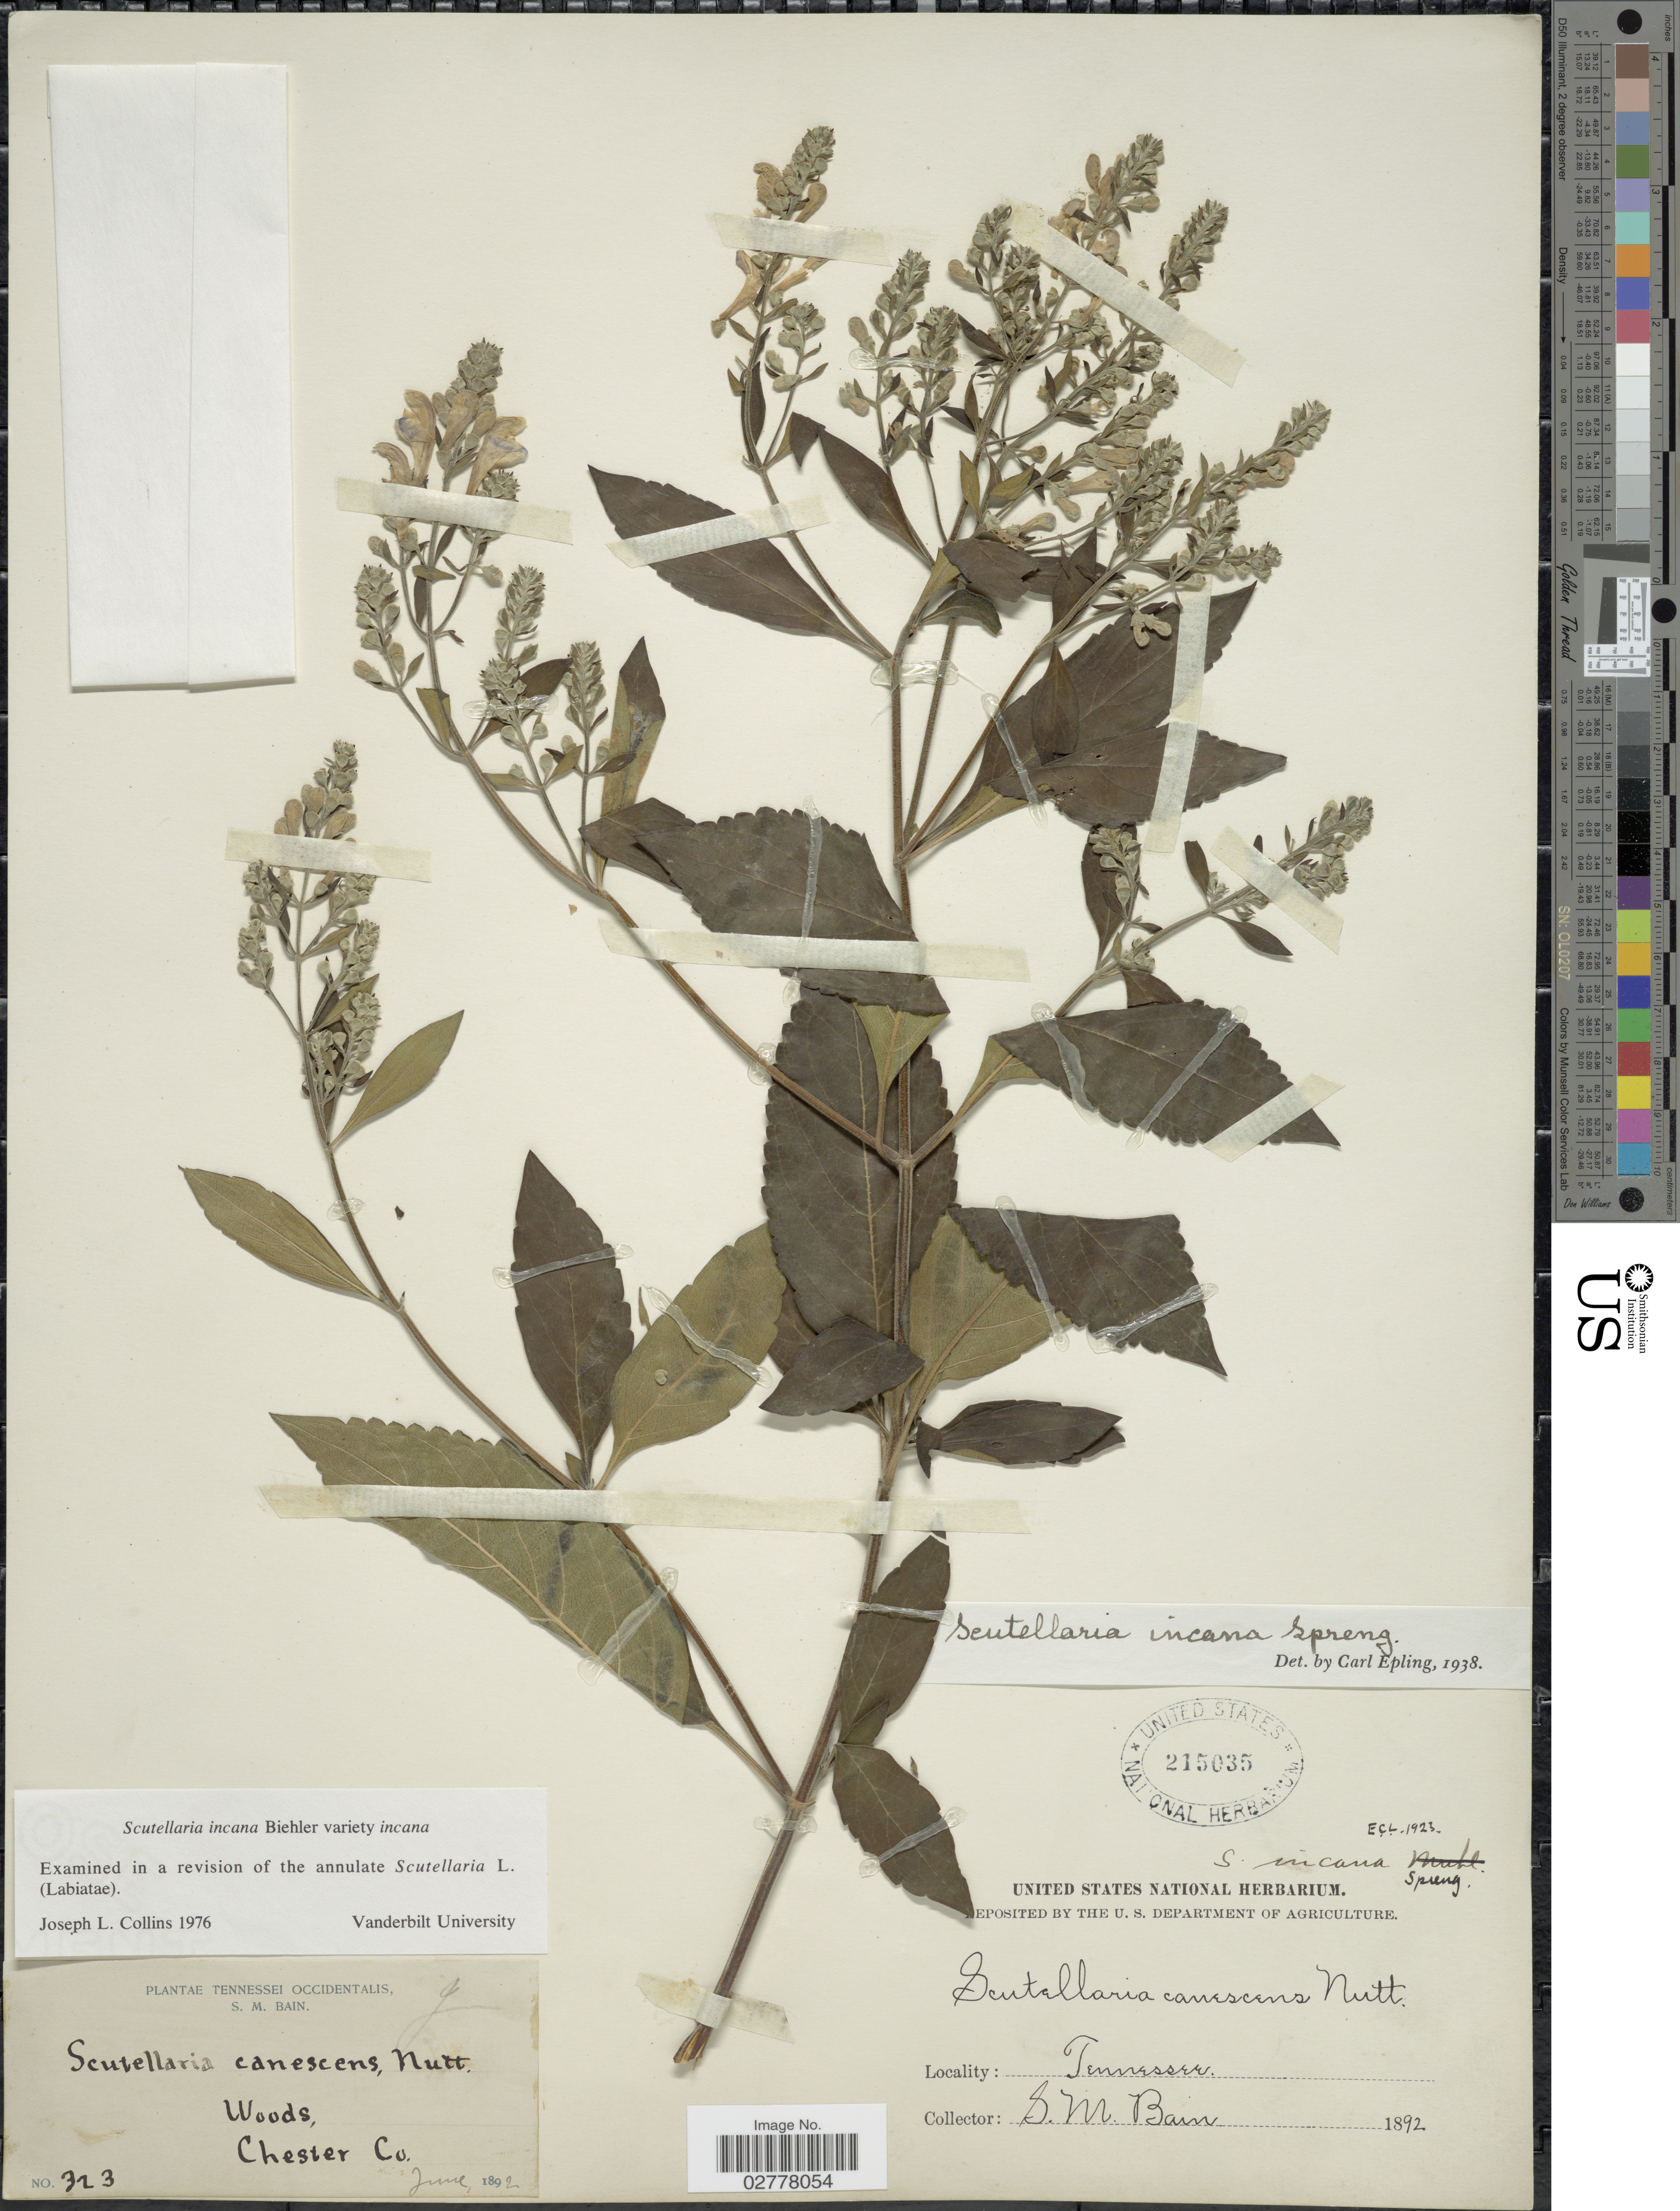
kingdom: Plantae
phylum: Tracheophyta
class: Magnoliopsida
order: Lamiales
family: Lamiaceae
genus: Scutellaria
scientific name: Scutellaria incana var. incana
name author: Biehler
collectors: S. M. Bain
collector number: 323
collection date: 1892-06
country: United States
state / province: Tennessee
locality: Tennessee. Woods, Chester Co.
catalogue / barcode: US 215035